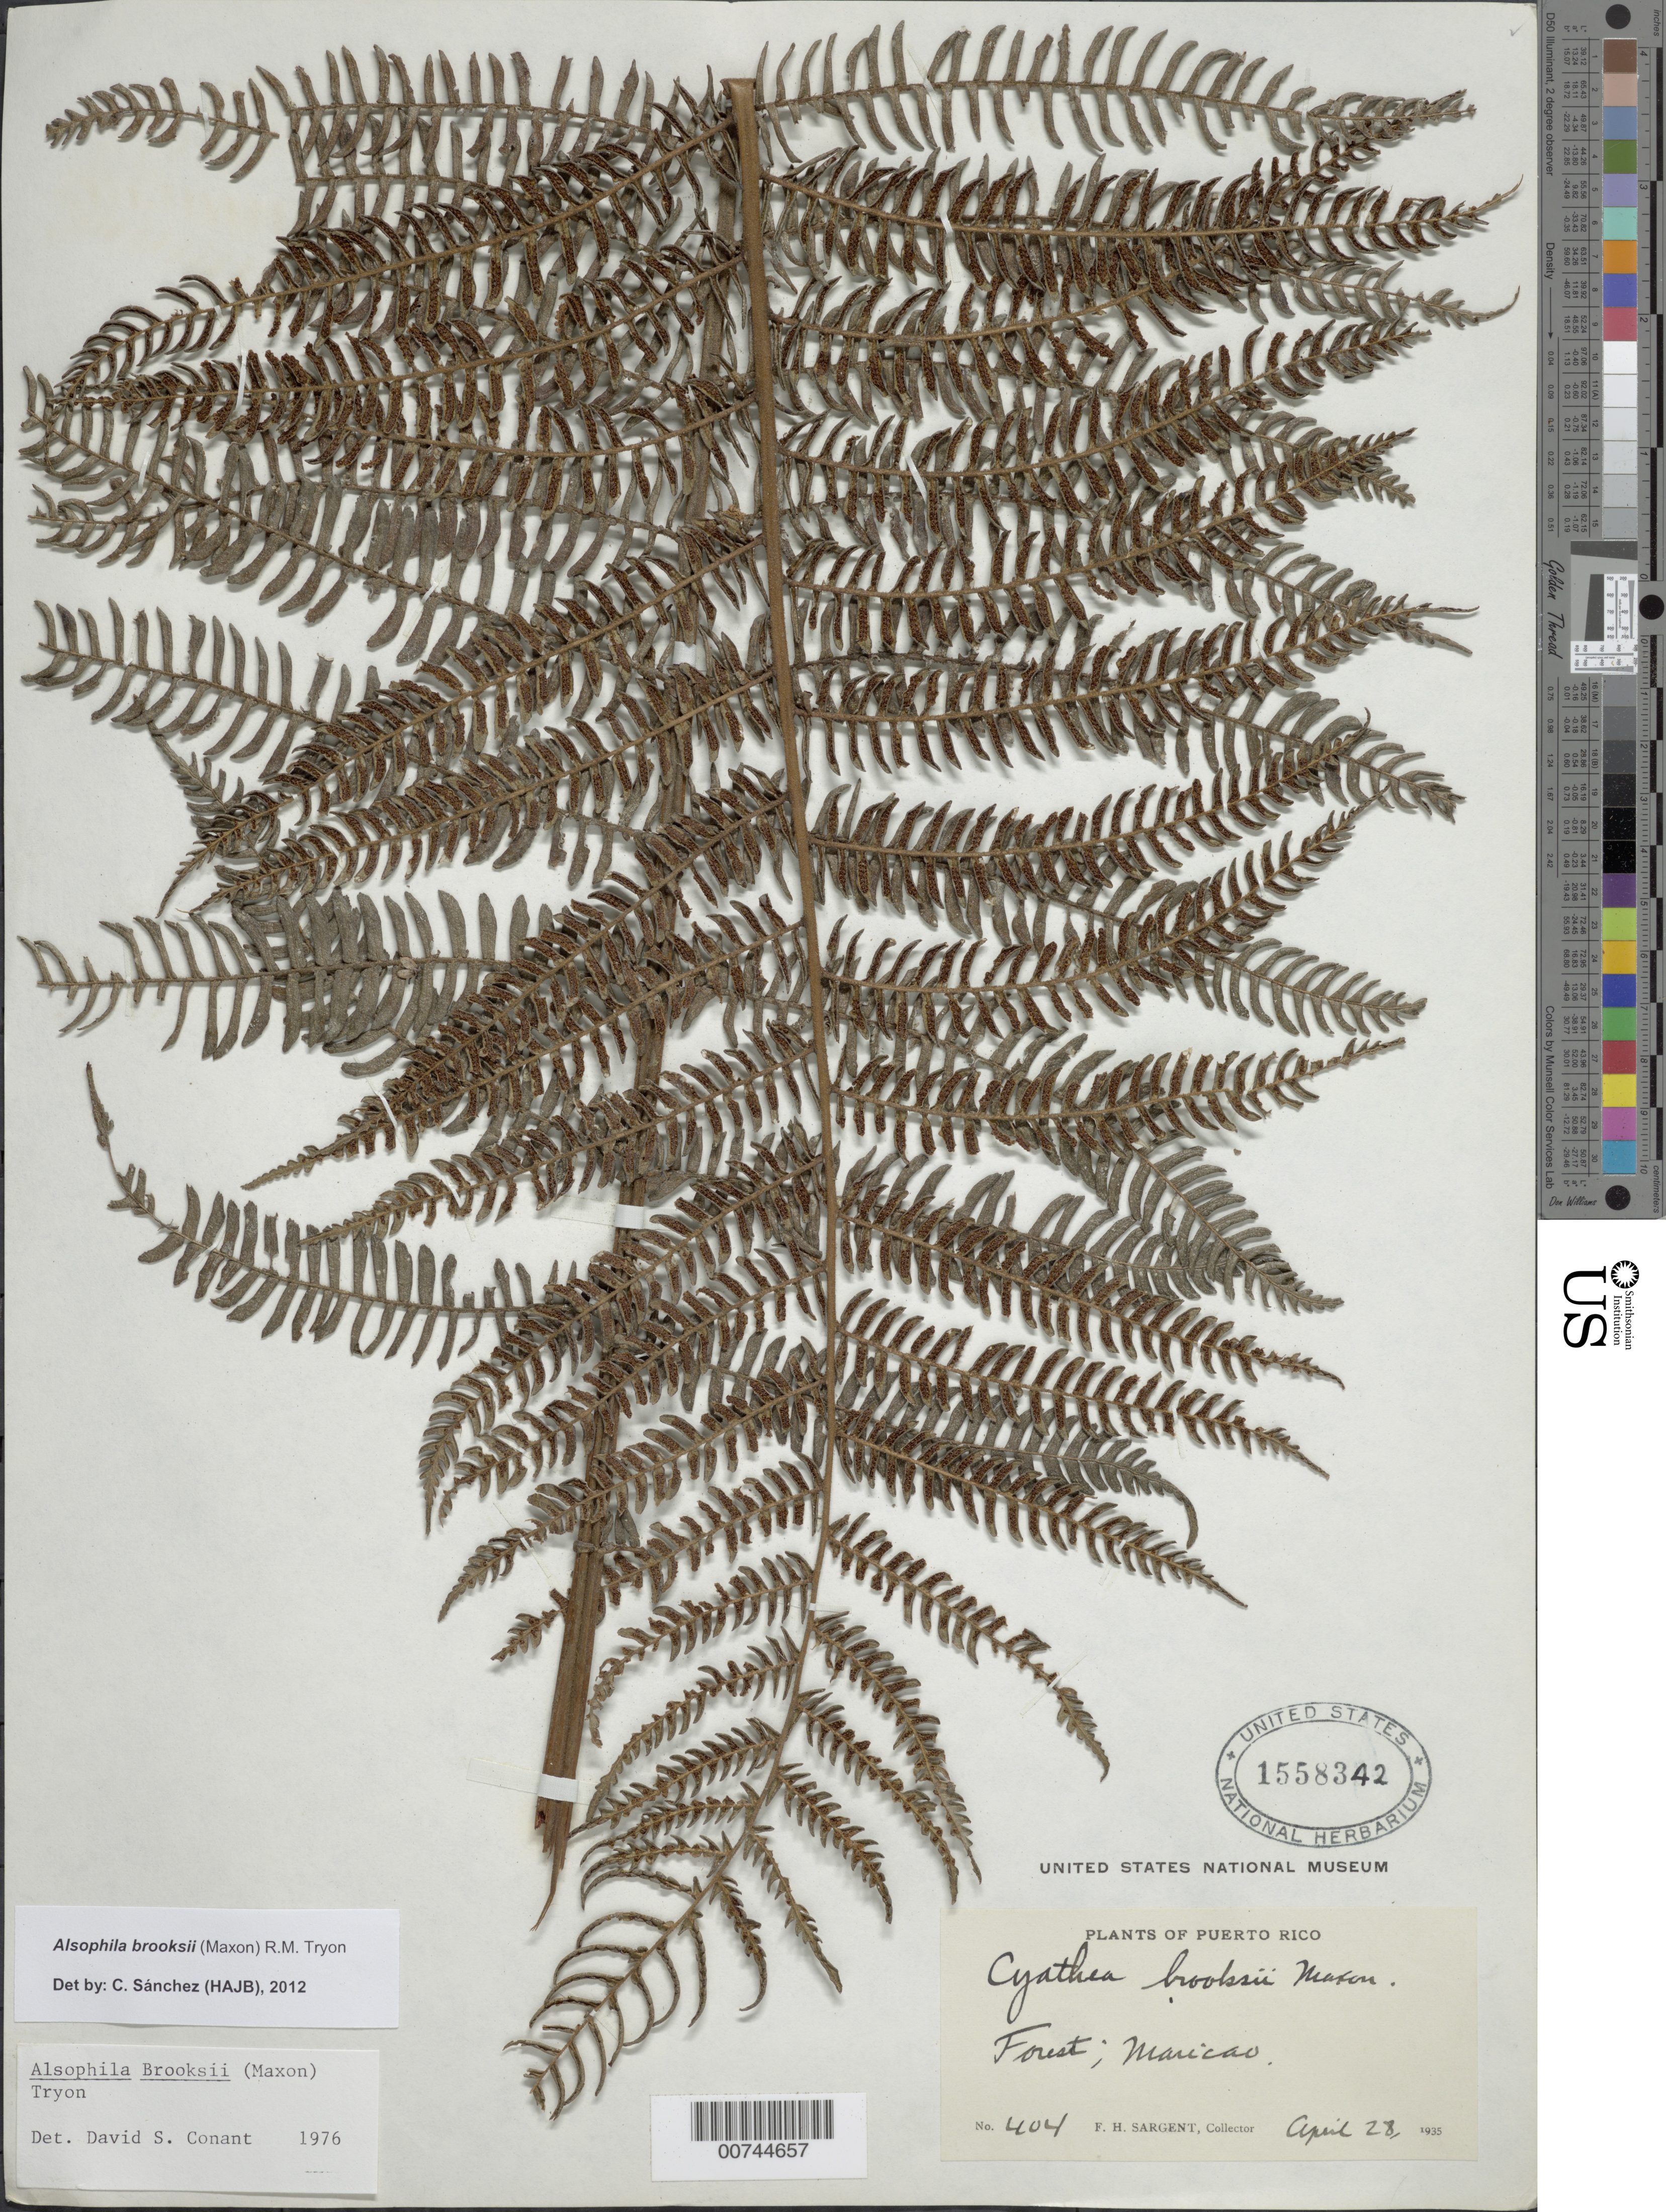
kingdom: Plantae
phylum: Tracheophyta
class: Polypodiopsida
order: Cyatheales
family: Cyatheaceae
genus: Alsophila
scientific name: Alsophila brooksii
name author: (Maxon) R.M. Tryon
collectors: F. H. Sargent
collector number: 404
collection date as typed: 28 Apr 1935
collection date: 1935-04-28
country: Puerto Rico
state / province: Maricao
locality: Maricao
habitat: Forest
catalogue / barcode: US 1558342